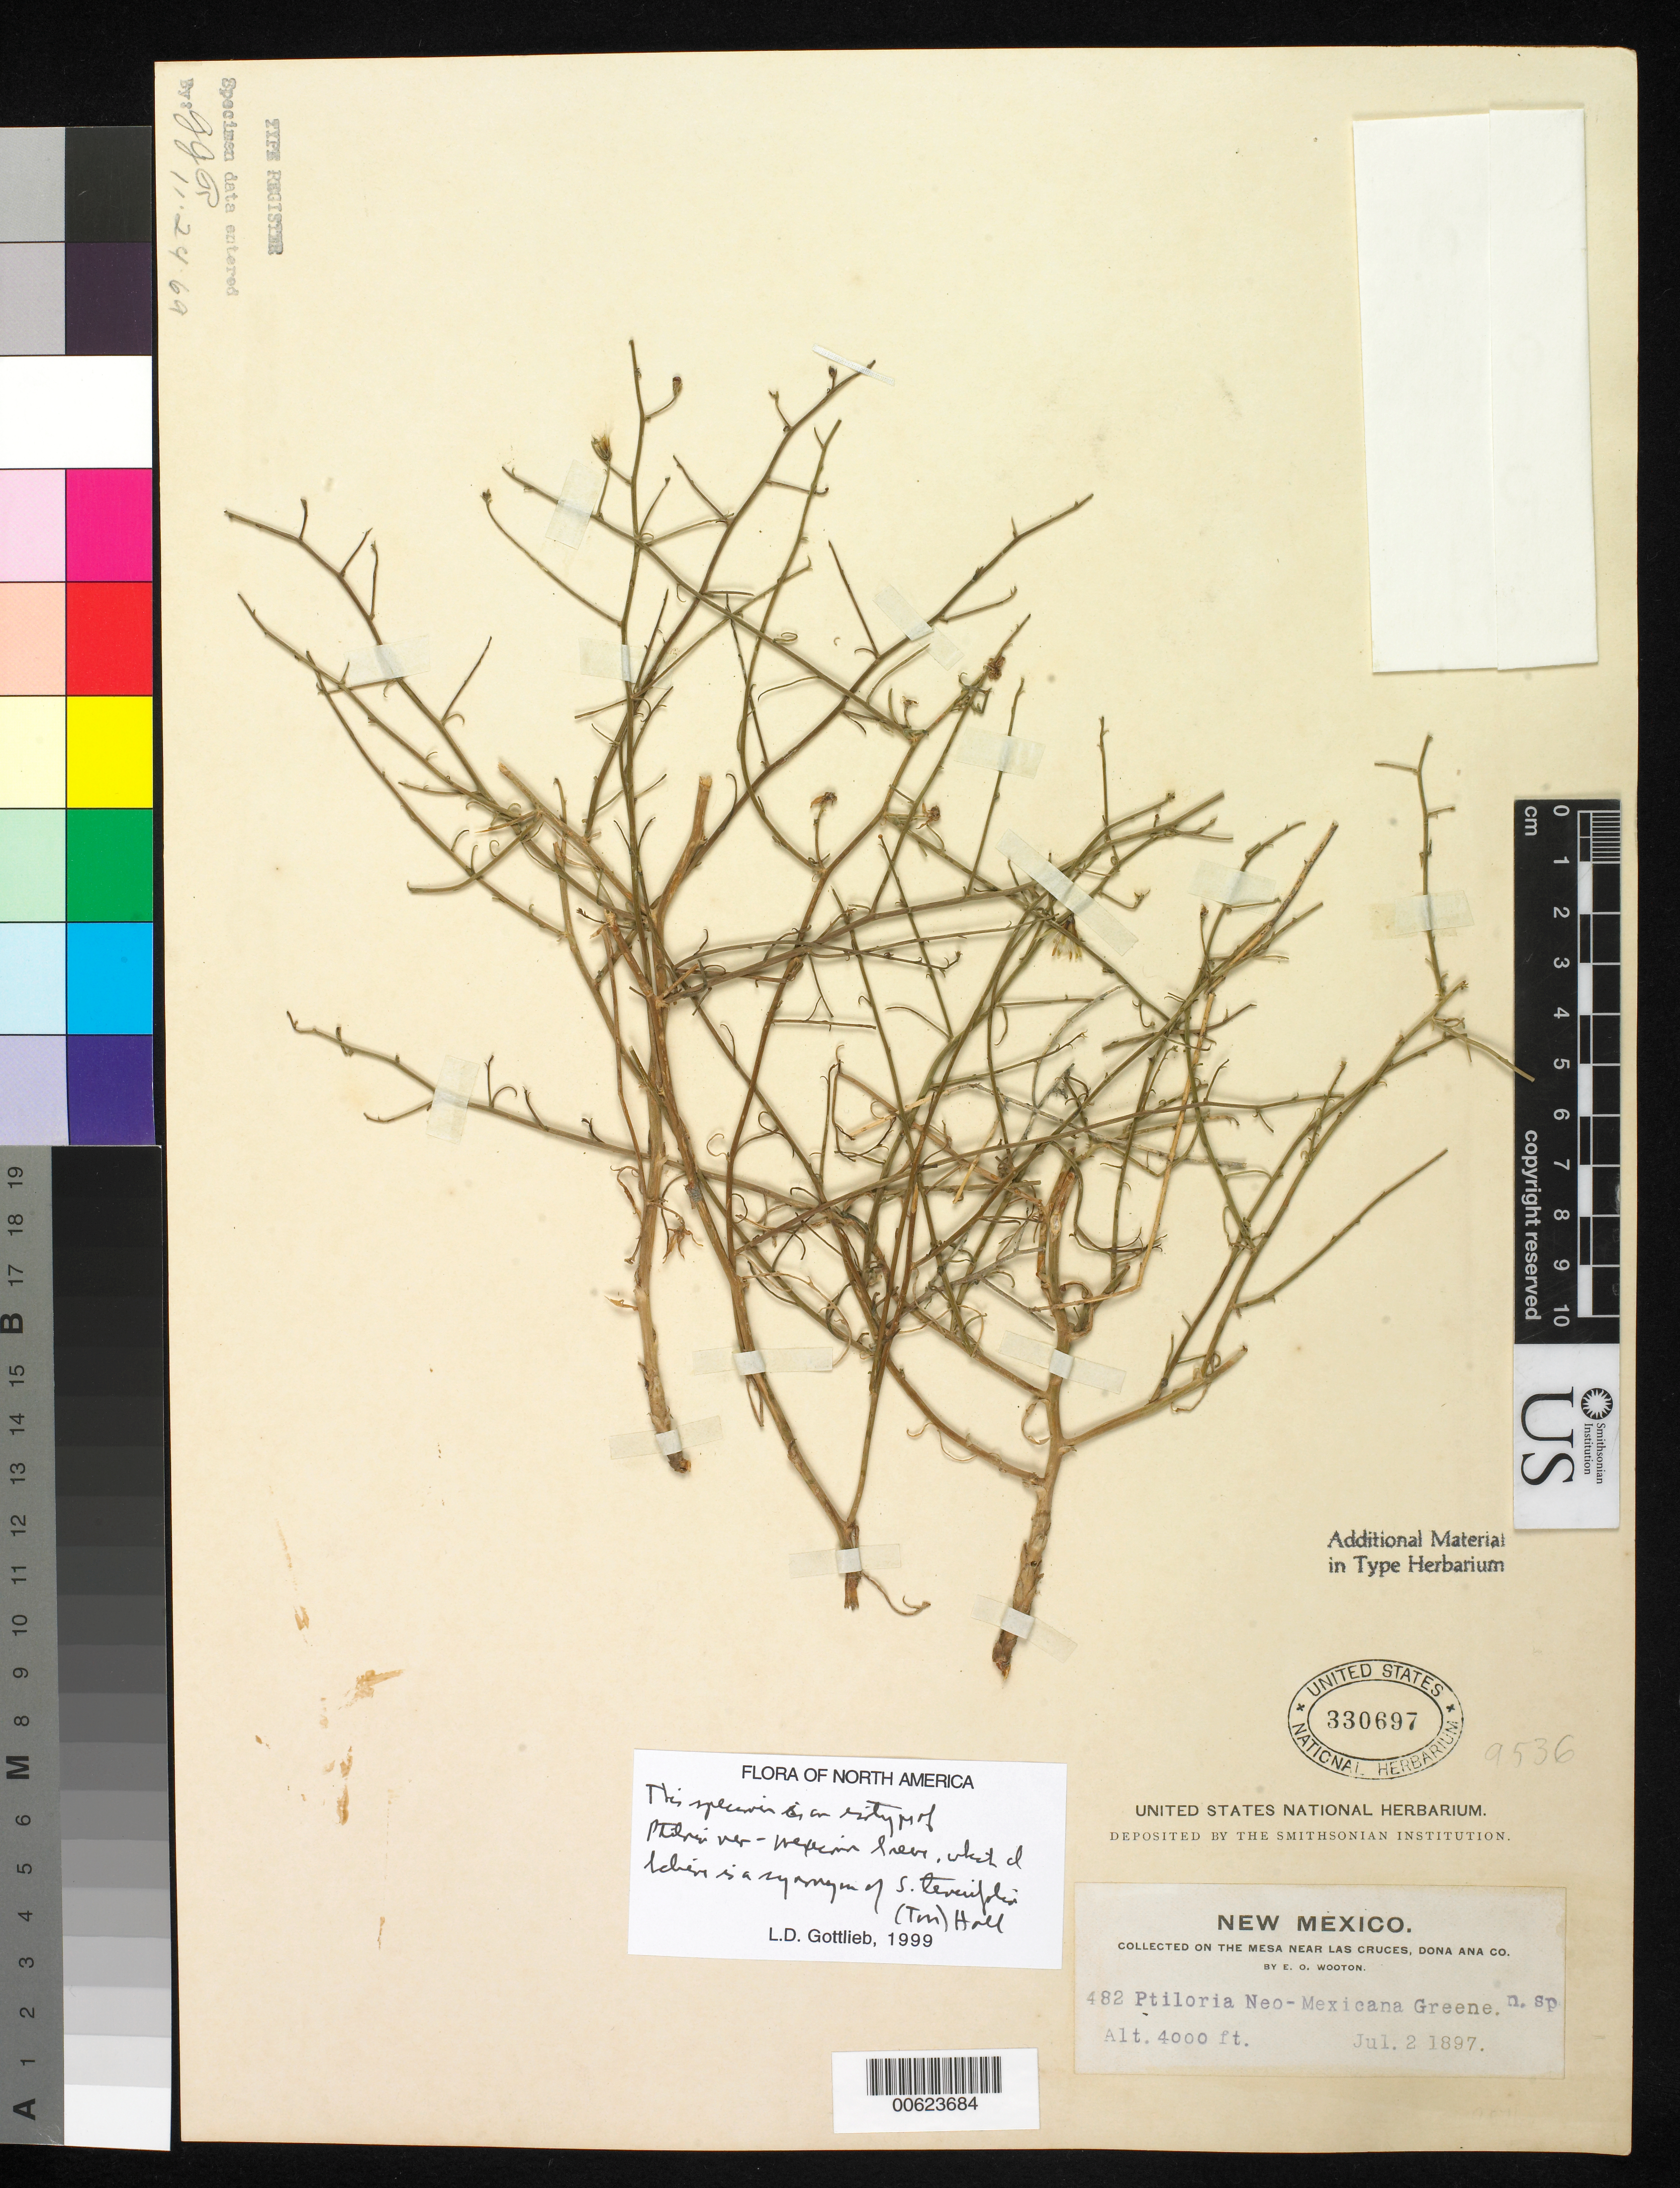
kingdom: Plantae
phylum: Tracheophyta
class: Magnoliopsida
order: Asterales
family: Asteraceae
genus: Ptiloria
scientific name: Ptiloria neo-mexicana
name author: Greene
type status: Isotype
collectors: E. O. Wooton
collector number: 482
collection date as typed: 02 Jul 1897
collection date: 1897-07-02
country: United States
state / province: New Mexico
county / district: Dona Ana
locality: Mesas near Las Cruces.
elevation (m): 1219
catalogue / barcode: US 330697